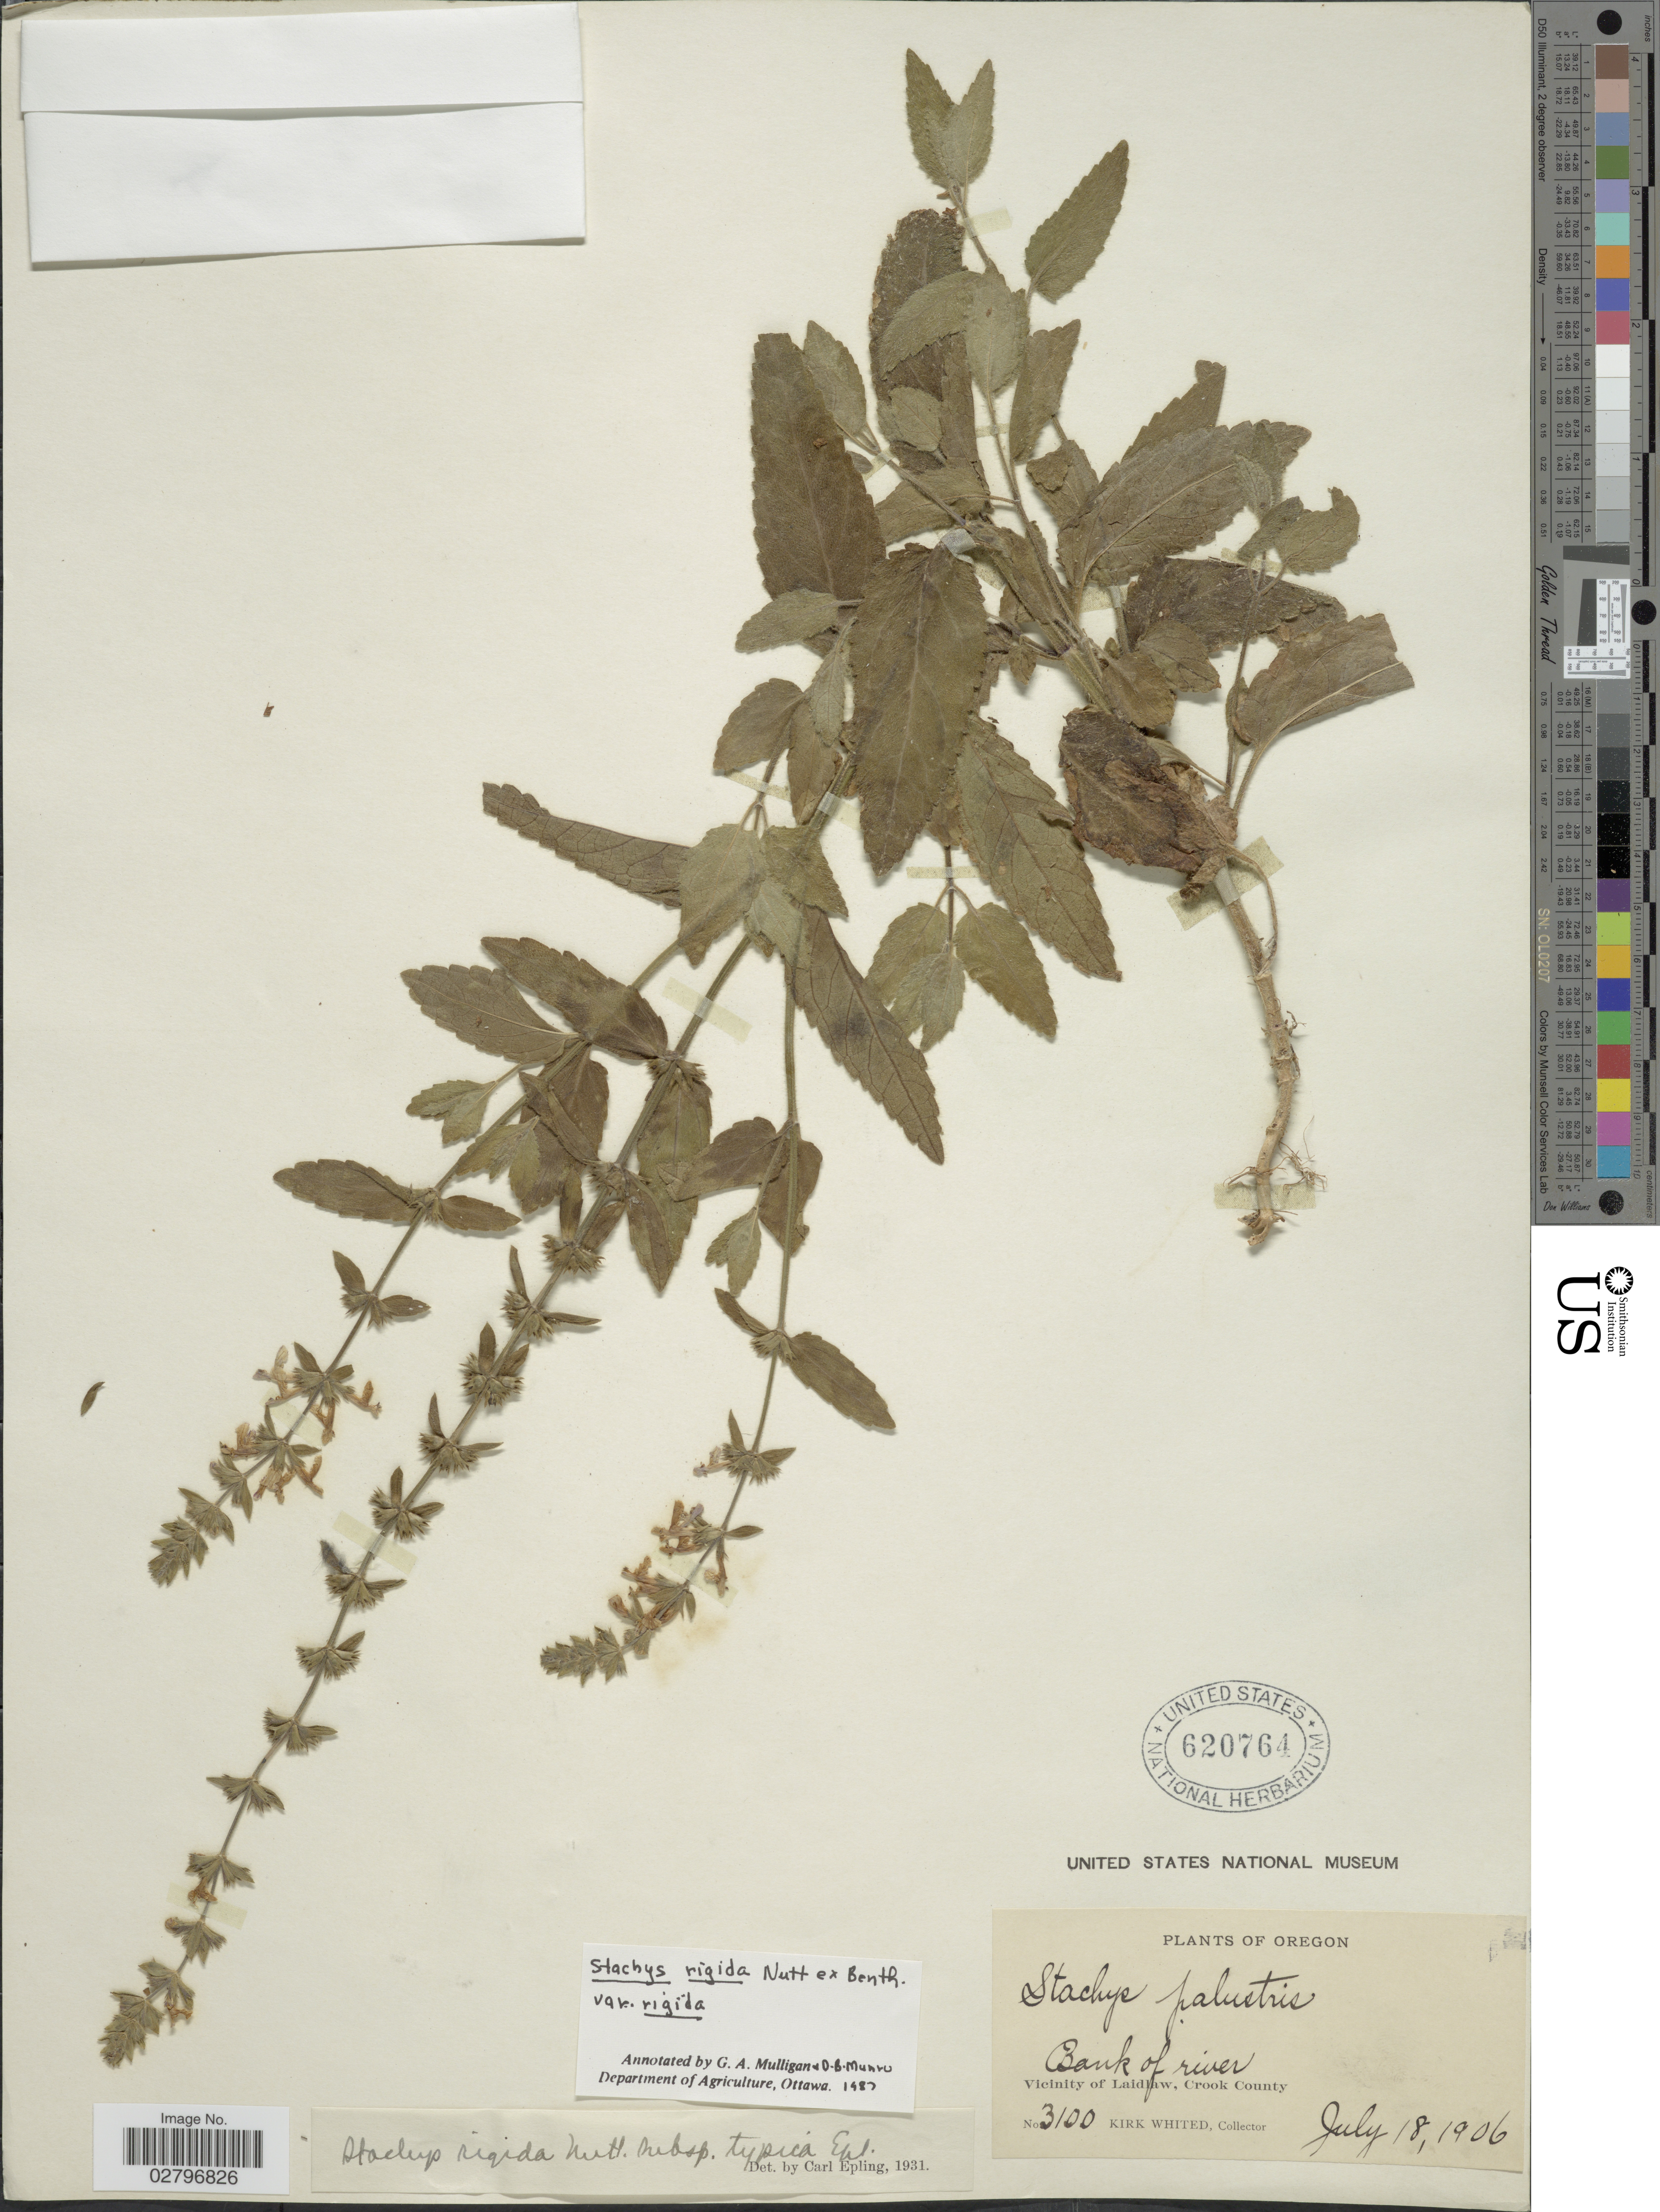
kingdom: Plantae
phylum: Tracheophyta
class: Magnoliopsida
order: Lamiales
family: Lamiaceae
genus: Stachys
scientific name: Stachys rigida subsp. typica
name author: Epling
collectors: K. Whited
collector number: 3100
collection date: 1906-07-18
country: United States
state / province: Oregon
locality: Bank of river, Vicinity of Laidlaw, Crook County.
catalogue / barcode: US 620764